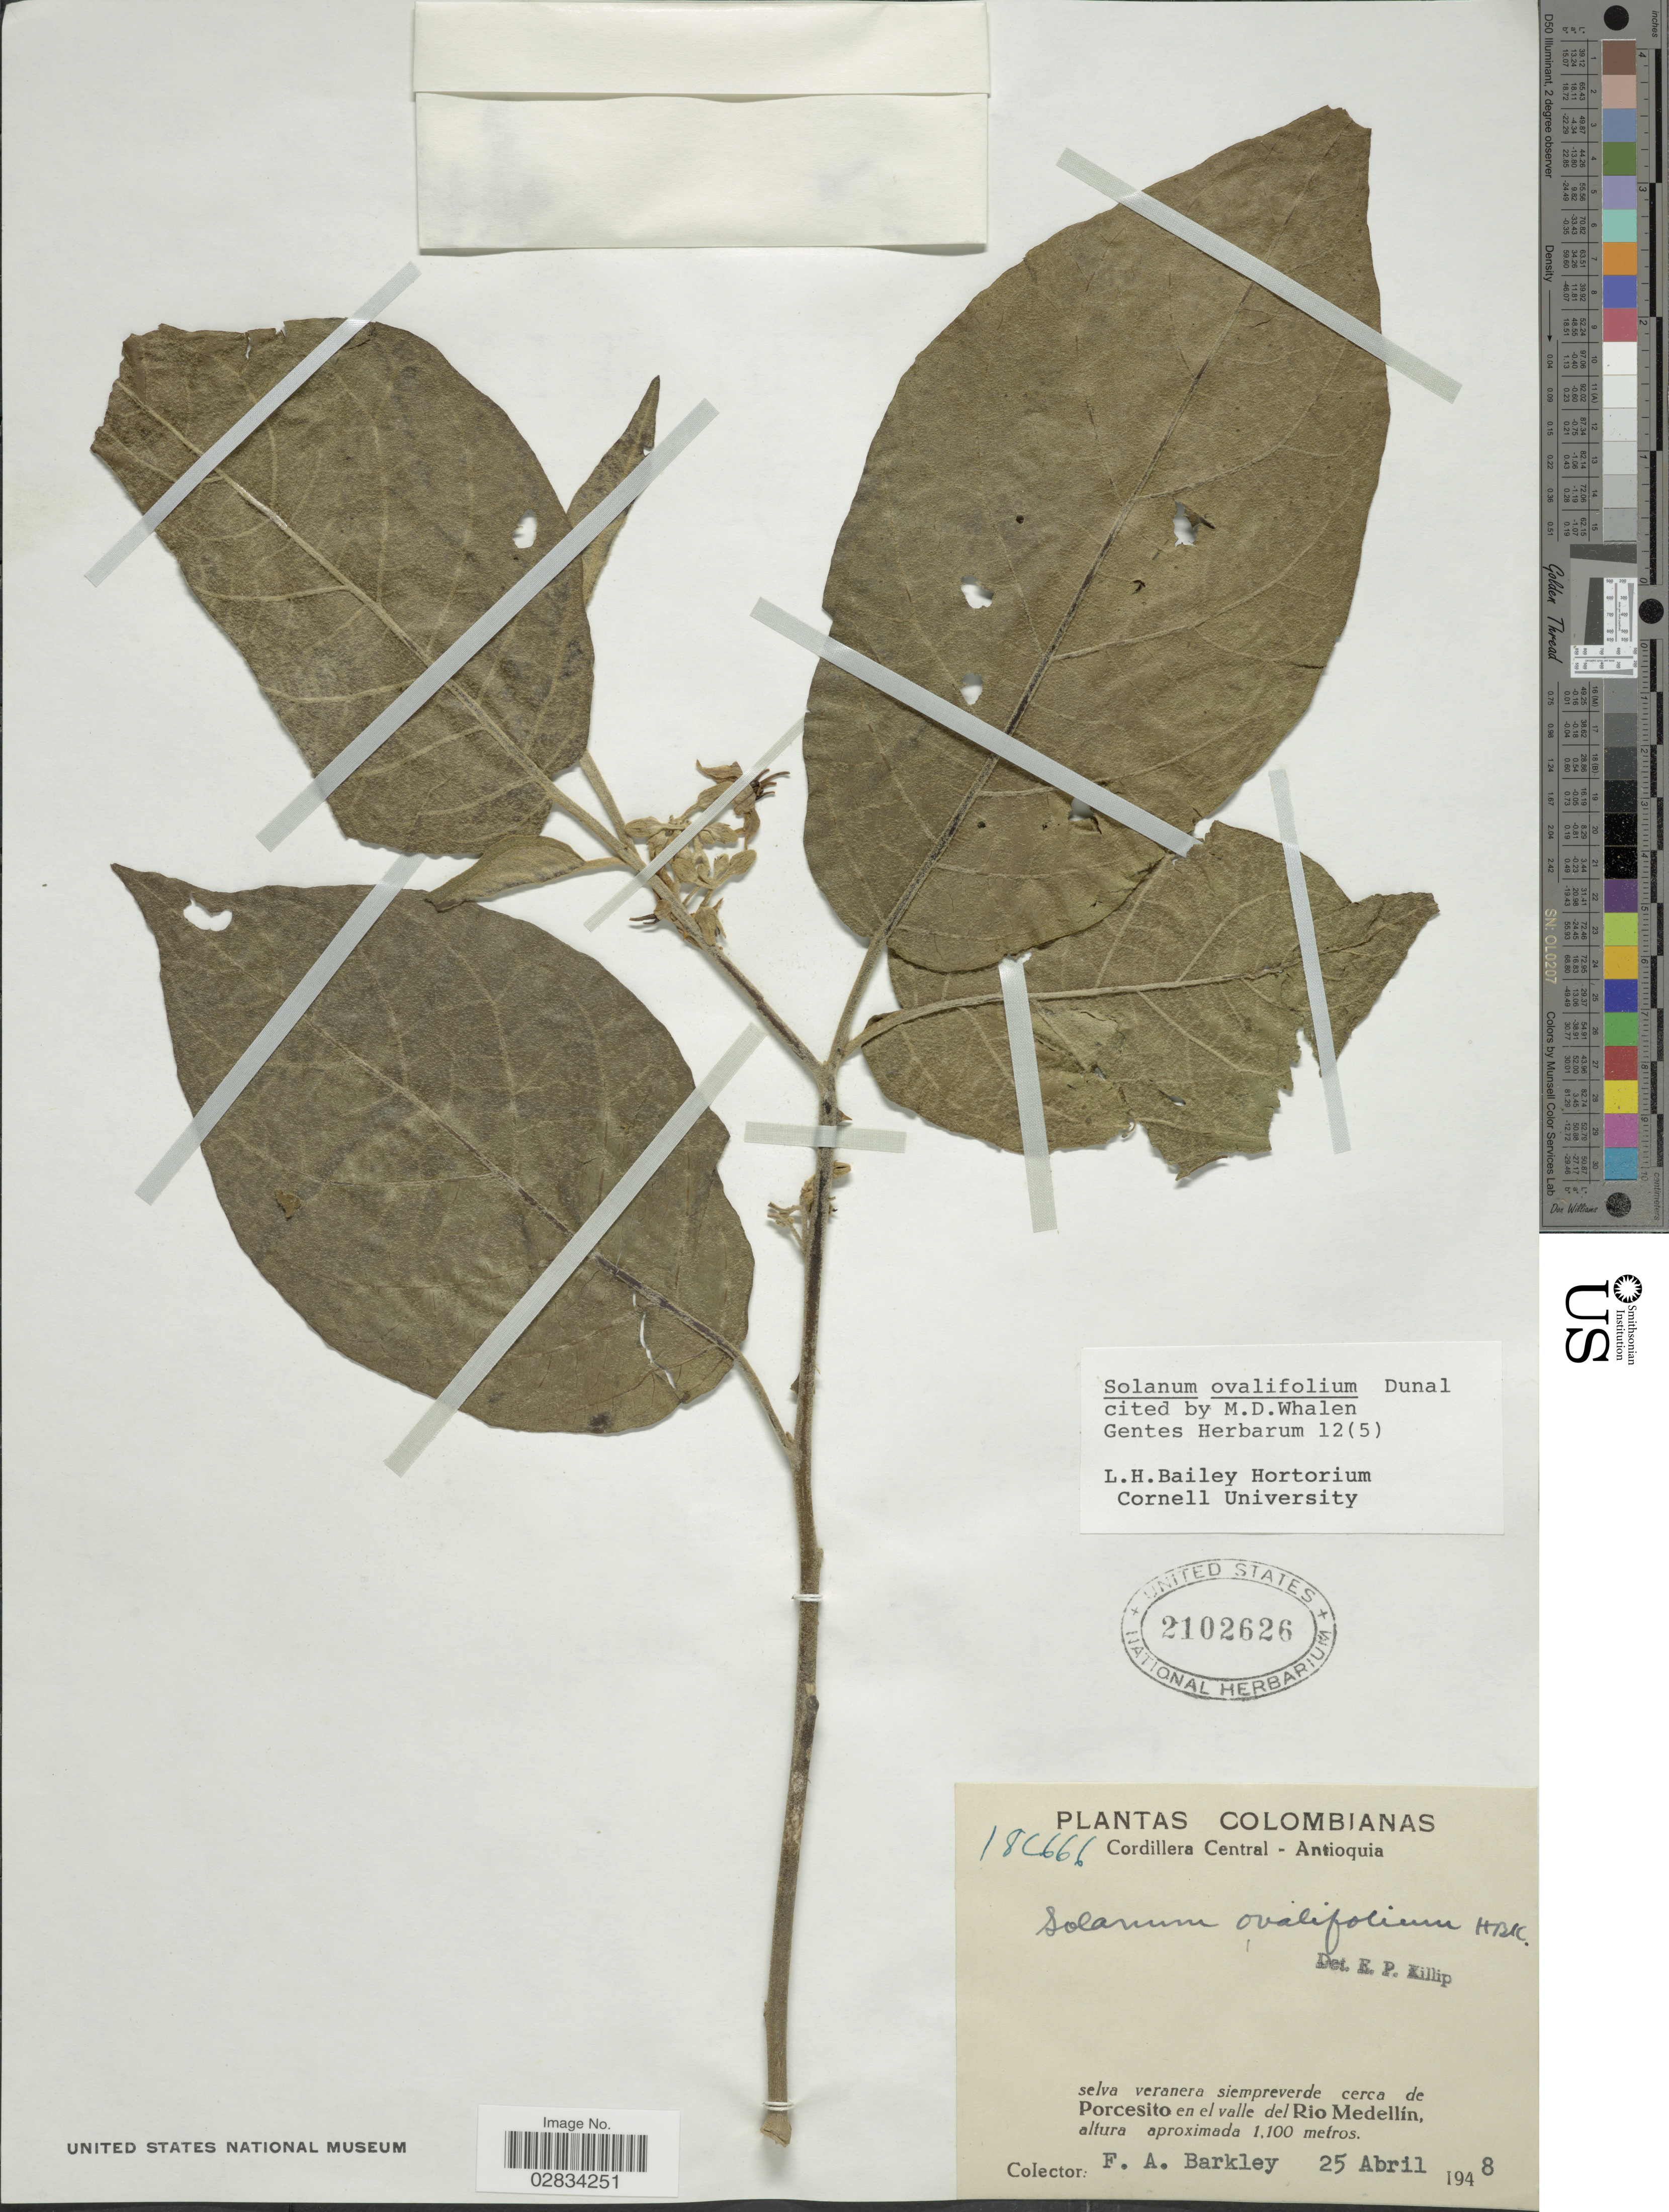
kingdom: Plantae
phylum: Tracheophyta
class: Magnoliopsida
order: Solanales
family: Solanaceae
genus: Solanum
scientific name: Solanum ovalifolium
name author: Dunal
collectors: F. A. Barkley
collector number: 18C666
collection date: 1948-04-25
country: Colombia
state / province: Antioquia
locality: Cordillera Central - Antioquia. Selva veranera siempreverde cerca de Porcesito en el valle del Rio Medellín.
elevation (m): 1100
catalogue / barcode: US 2102626